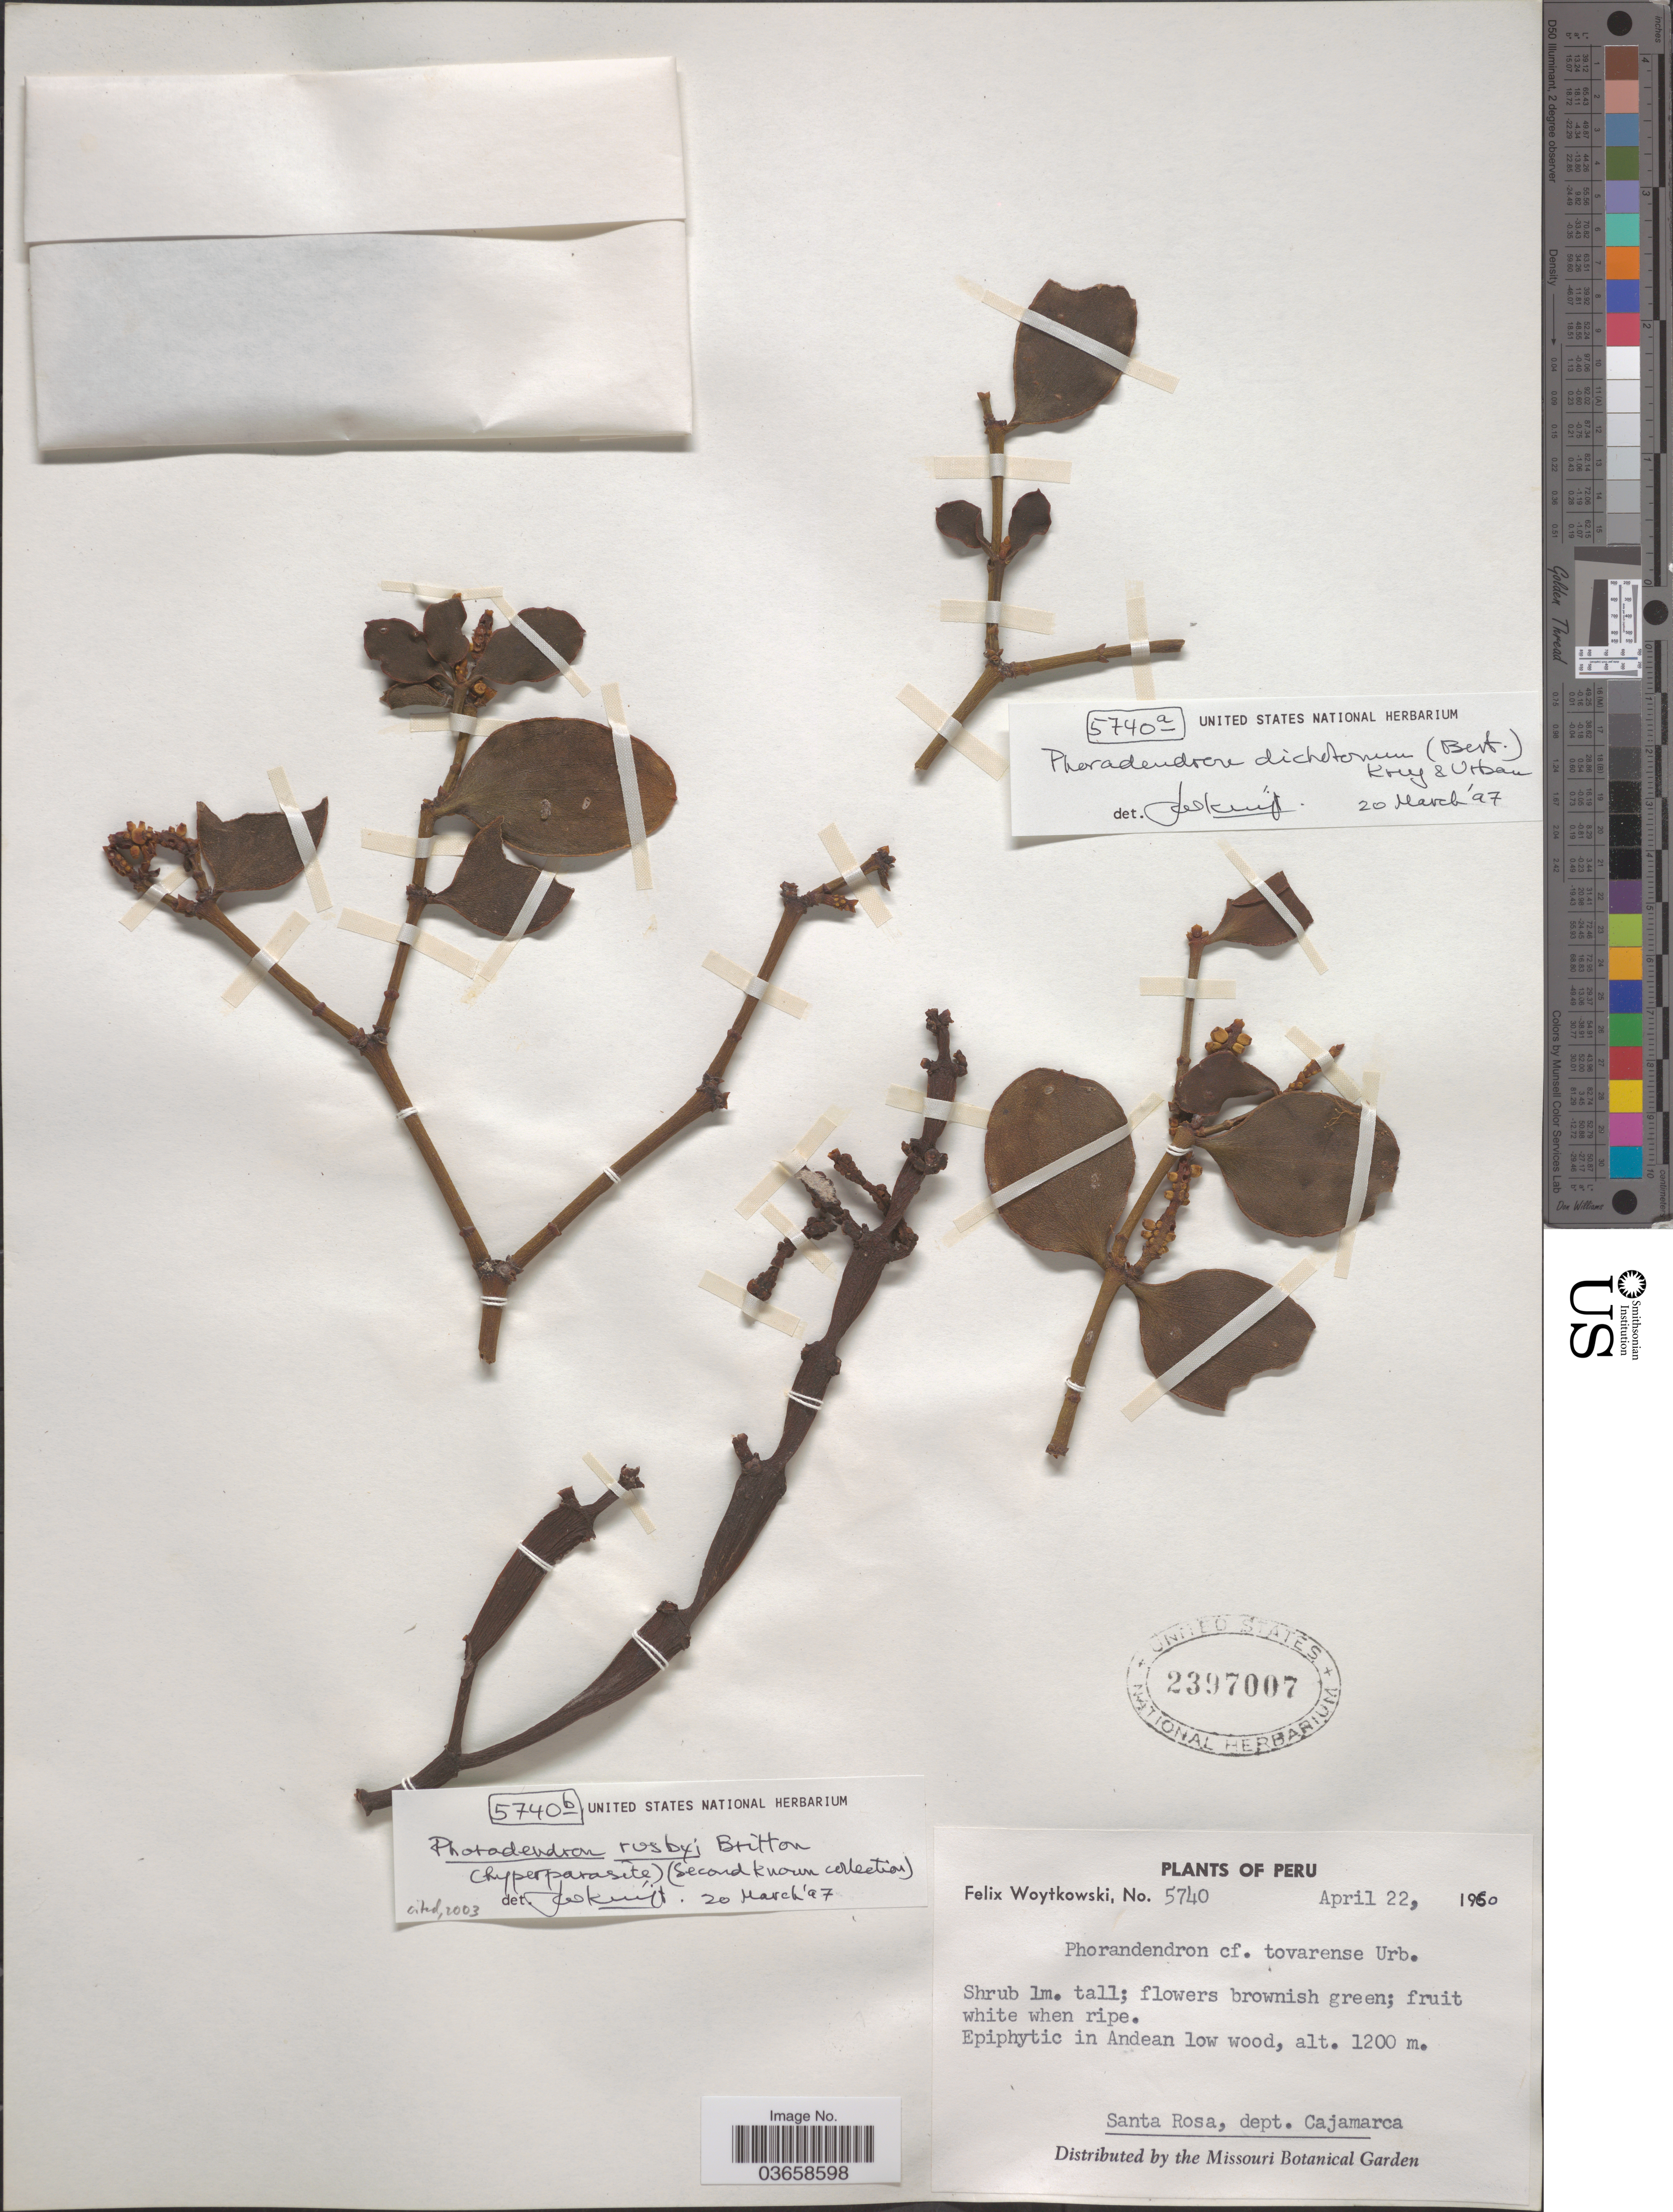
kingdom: Plantae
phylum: Tracheophyta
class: Magnoliopsida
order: Santalales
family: Viscaceae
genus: Phoradendron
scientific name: Phoradendron rusbyi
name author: Britton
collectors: F. Woytkowski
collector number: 5740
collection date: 1960-04-22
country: Peru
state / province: Cajamarca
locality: Santa Rosa, dept. Cajamarca.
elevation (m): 1200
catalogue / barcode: US 2397007